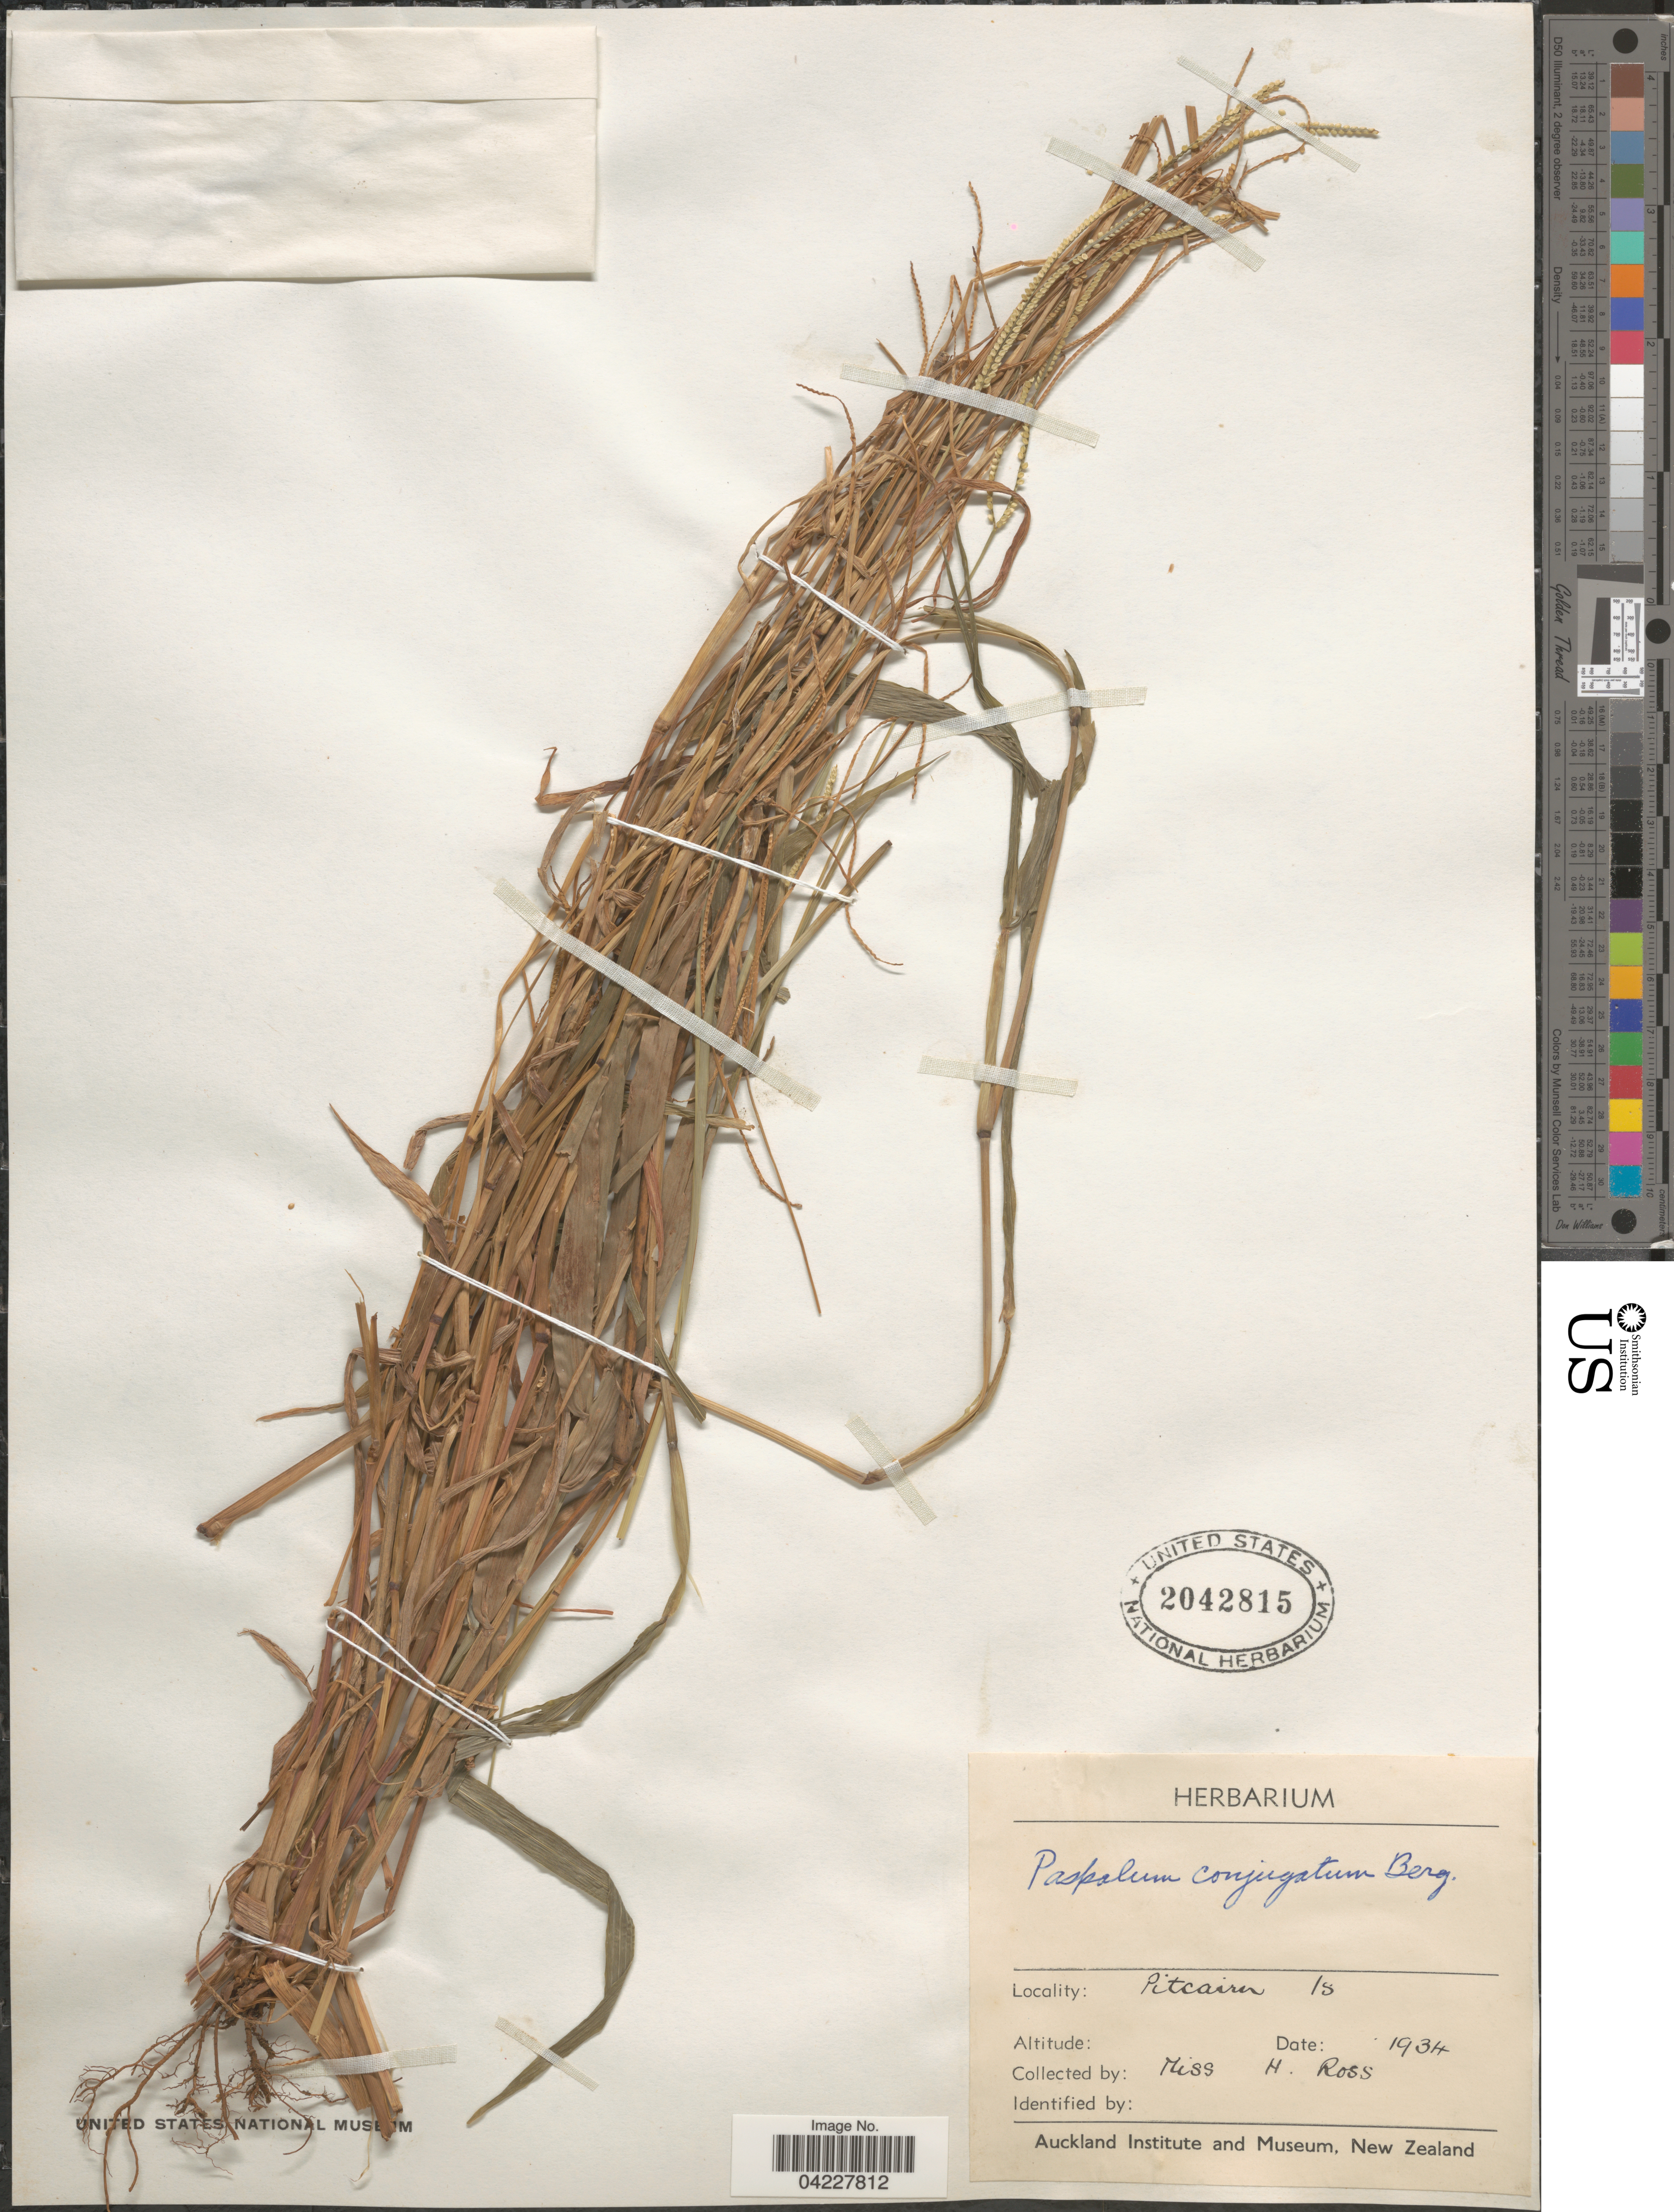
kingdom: Plantae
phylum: Tracheophyta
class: Liliopsida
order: Poales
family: Poaceae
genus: Paspalum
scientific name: Paspalum conjugatum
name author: P.J. Bergius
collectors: H. Ross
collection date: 1934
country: Pitcairn Islands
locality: Pitcairn Is.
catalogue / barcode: US 2042815